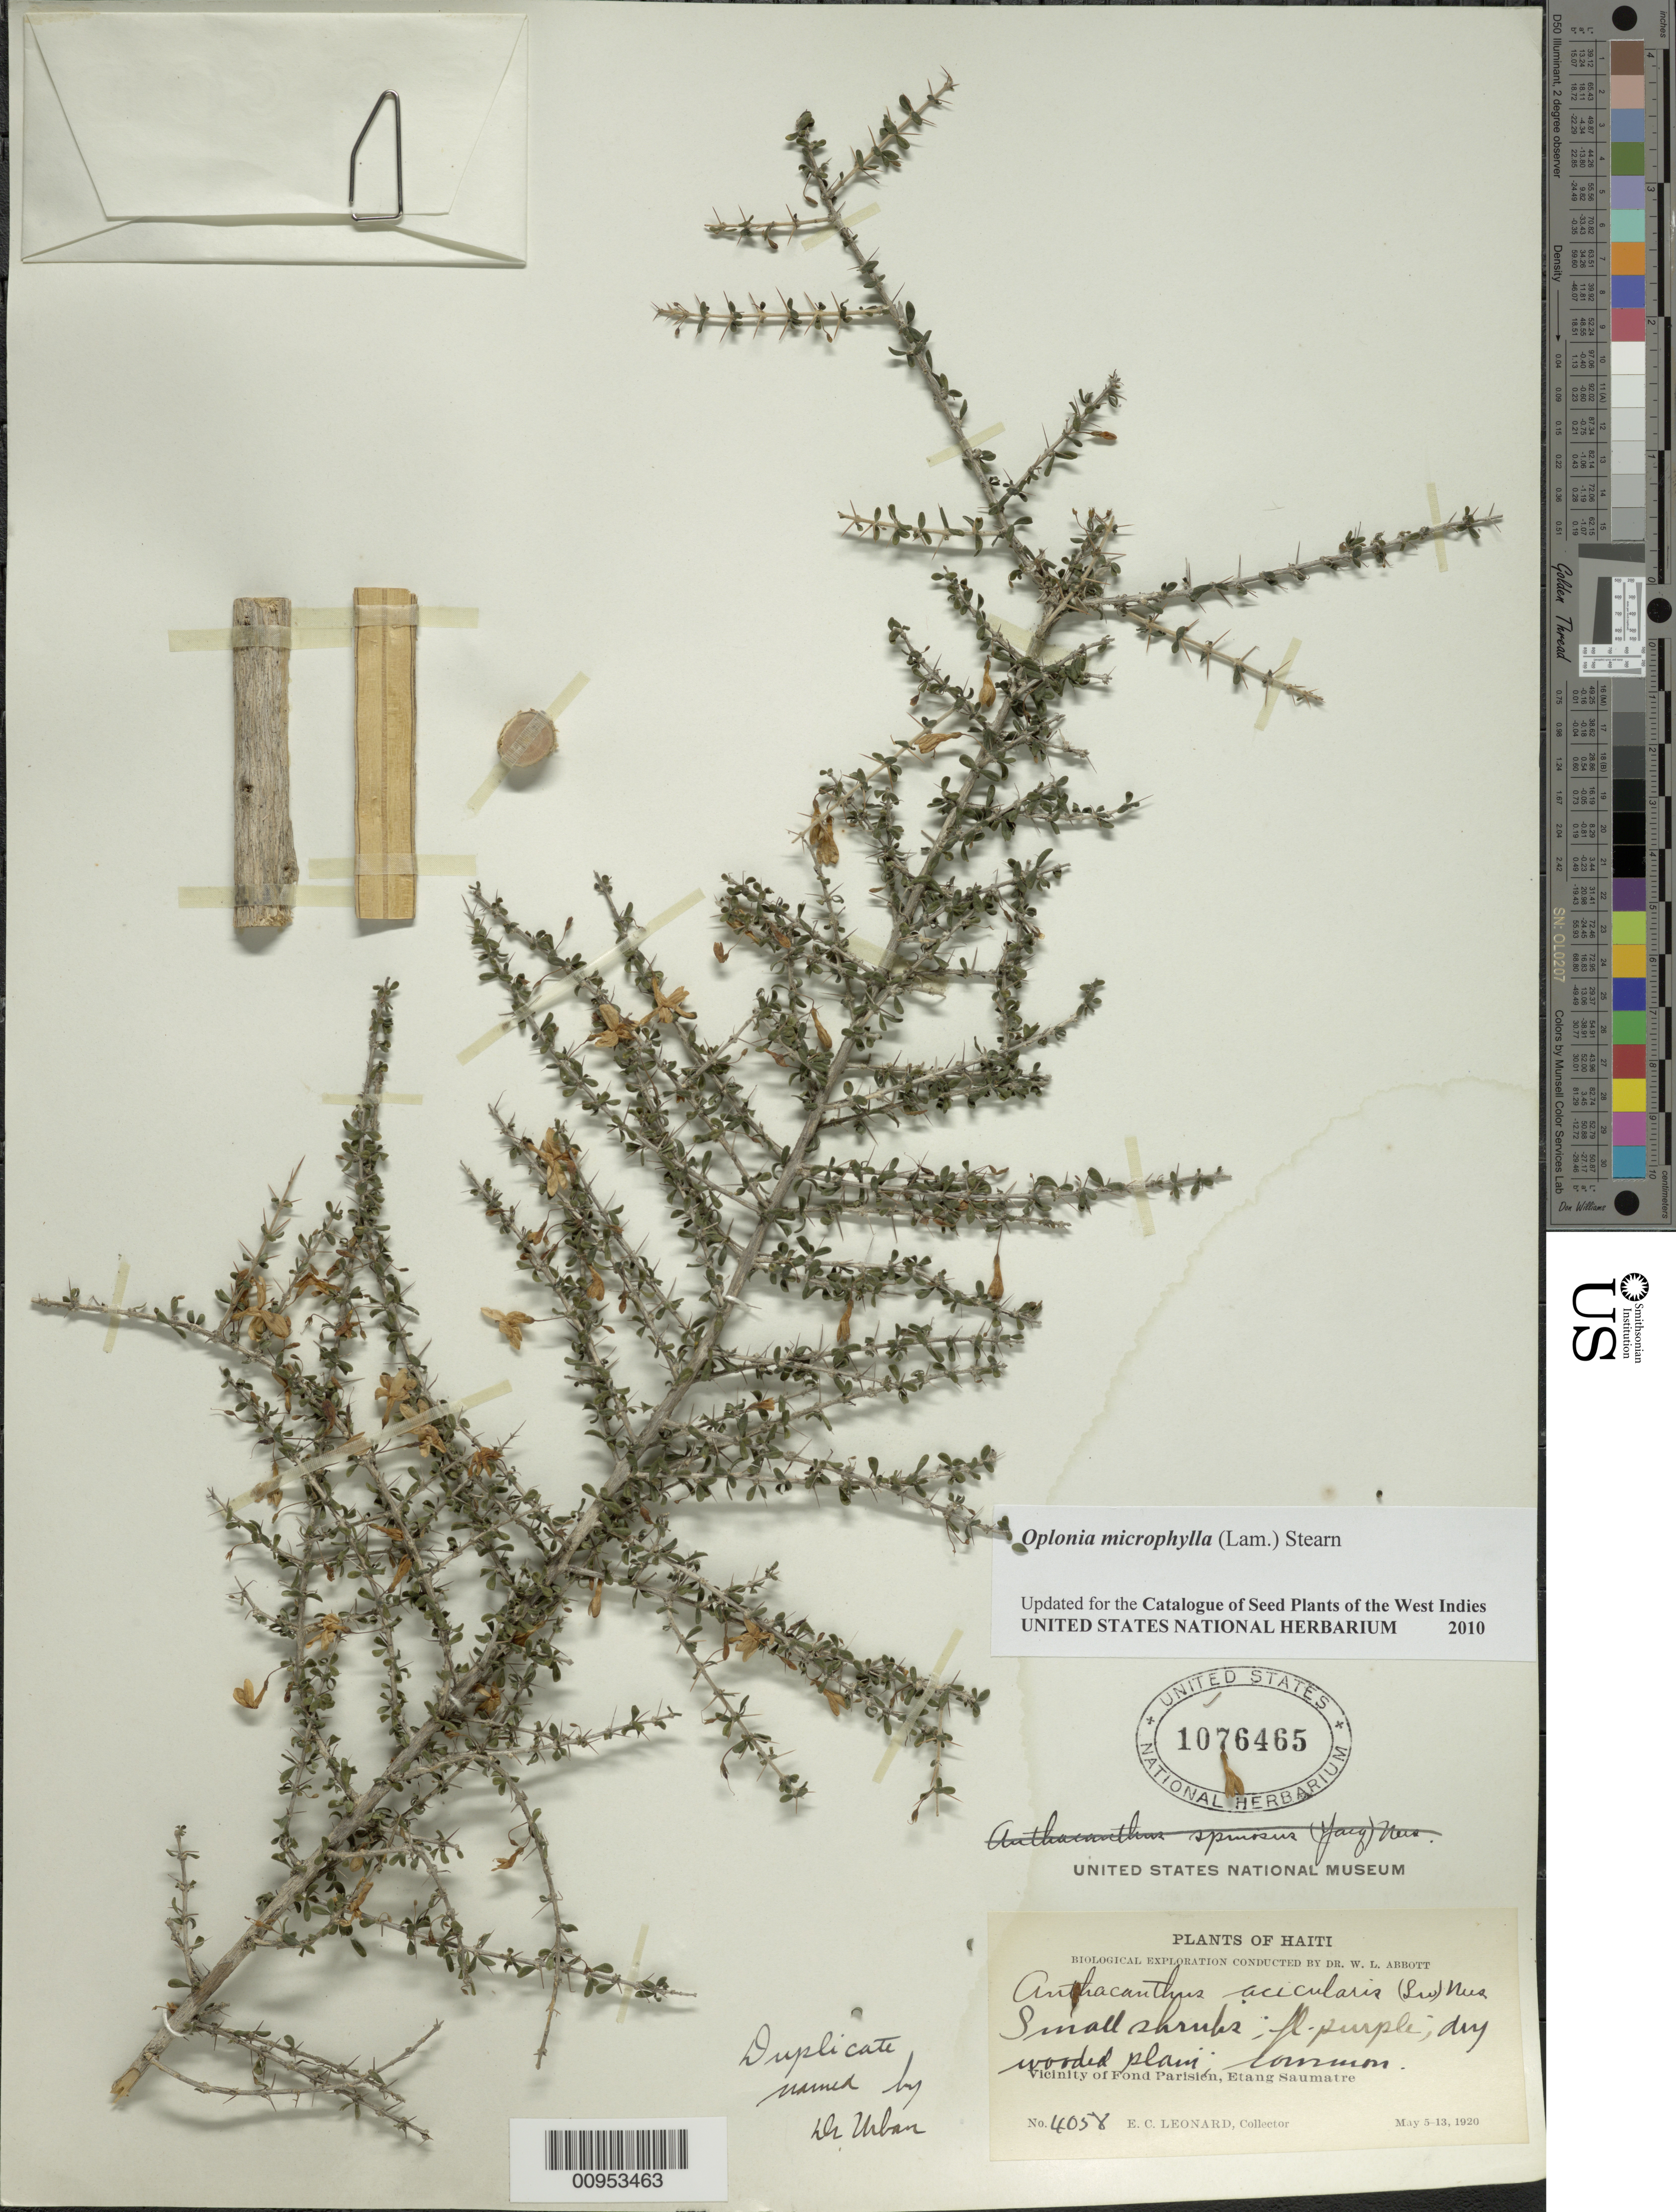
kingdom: Plantae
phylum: Tracheophyta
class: Magnoliopsida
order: Lamiales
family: Acanthaceae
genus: Oplonia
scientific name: Oplonia microphylla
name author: (Lam.) Stearn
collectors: E. C. Leonard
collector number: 4058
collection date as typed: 05 May 1920 to 13 May 1920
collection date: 1920-05-05/1920-05-13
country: Haiti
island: Hispaniola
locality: Vicinity of Fond Parisien, Etang Saumatre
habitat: Dry wooded plain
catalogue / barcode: US 1076465